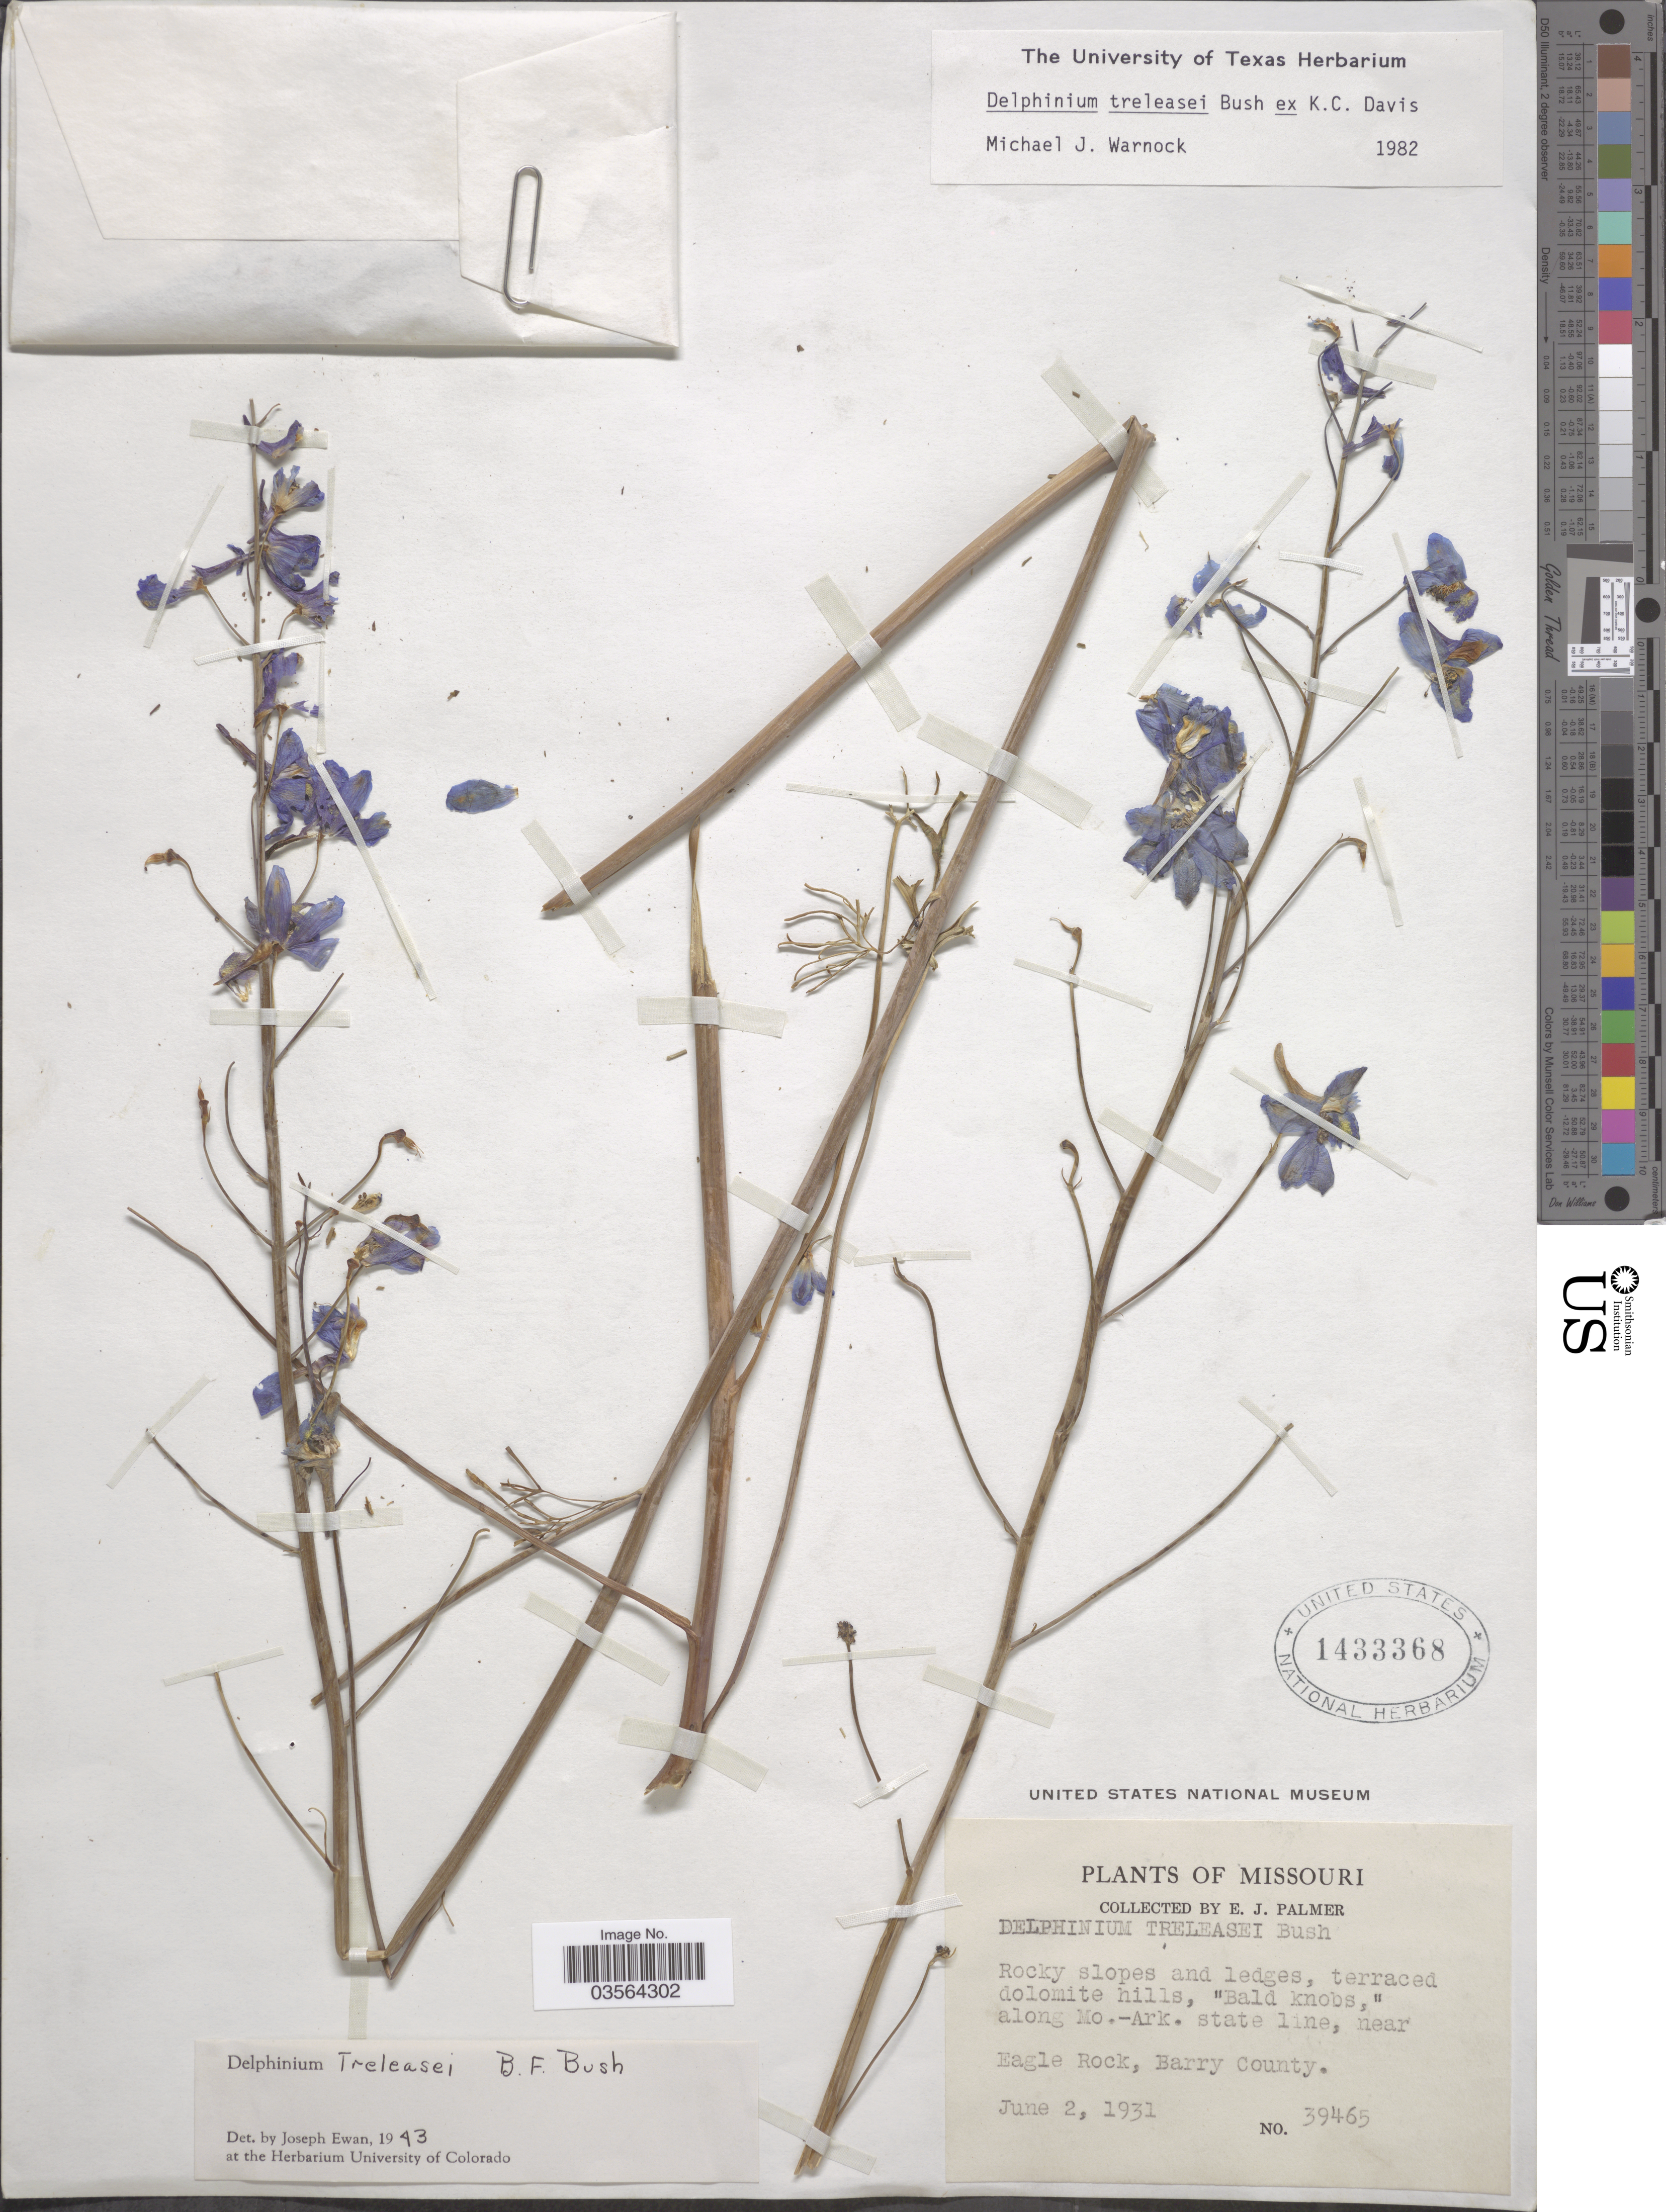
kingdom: Plantae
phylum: Tracheophyta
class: Magnoliopsida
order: Ranunculales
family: Ranunculaceae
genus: Delphinium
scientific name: Delphinium treleasei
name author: Bush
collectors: E. J. Palmer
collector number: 39465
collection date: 1931-06-02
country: United States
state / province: Missouri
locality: Along Mo.-Ark. state line, near Eagle Rock, Barry County.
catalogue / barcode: US 1433368